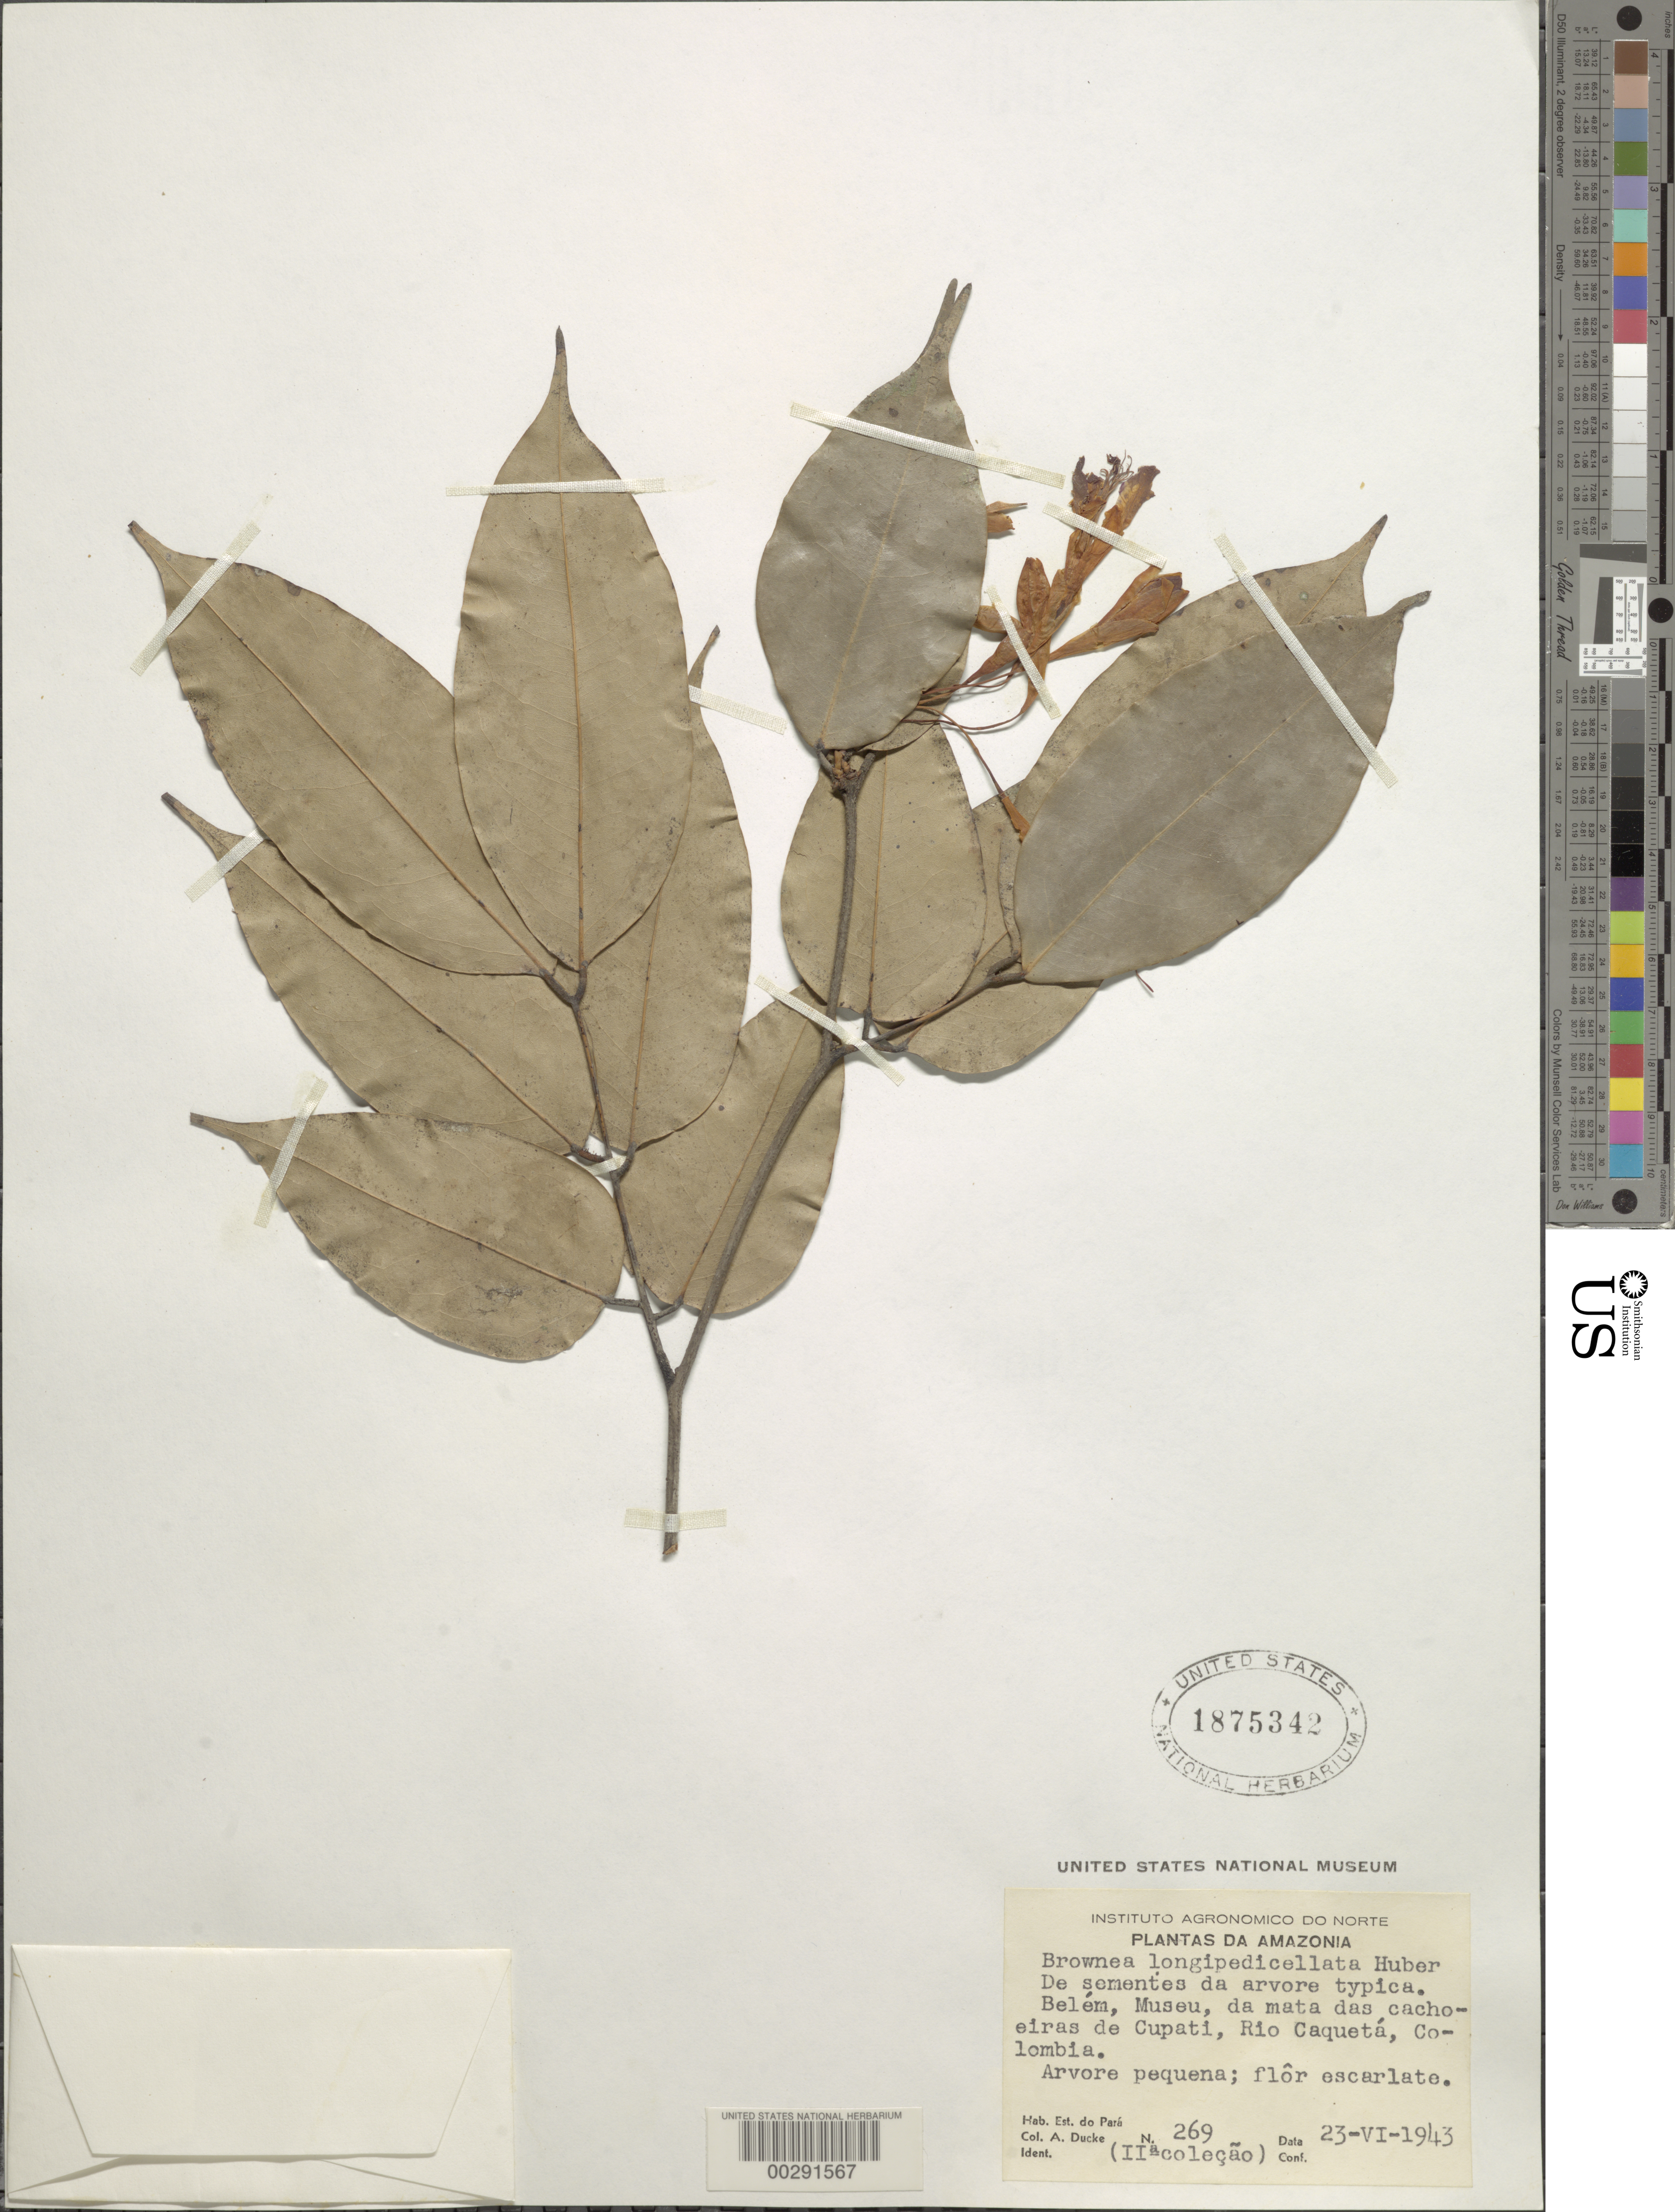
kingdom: Plantae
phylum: Tracheophyta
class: Magnoliopsida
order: Fabales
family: Fabaceae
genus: Brownea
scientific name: Brownea longipedicellata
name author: Huber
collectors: A. Ducke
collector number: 269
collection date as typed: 23 Jun 1943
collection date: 1943-06-23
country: Colombia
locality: Cacheoria Capati, Rio Caqueta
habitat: Forest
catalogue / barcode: US 1875342